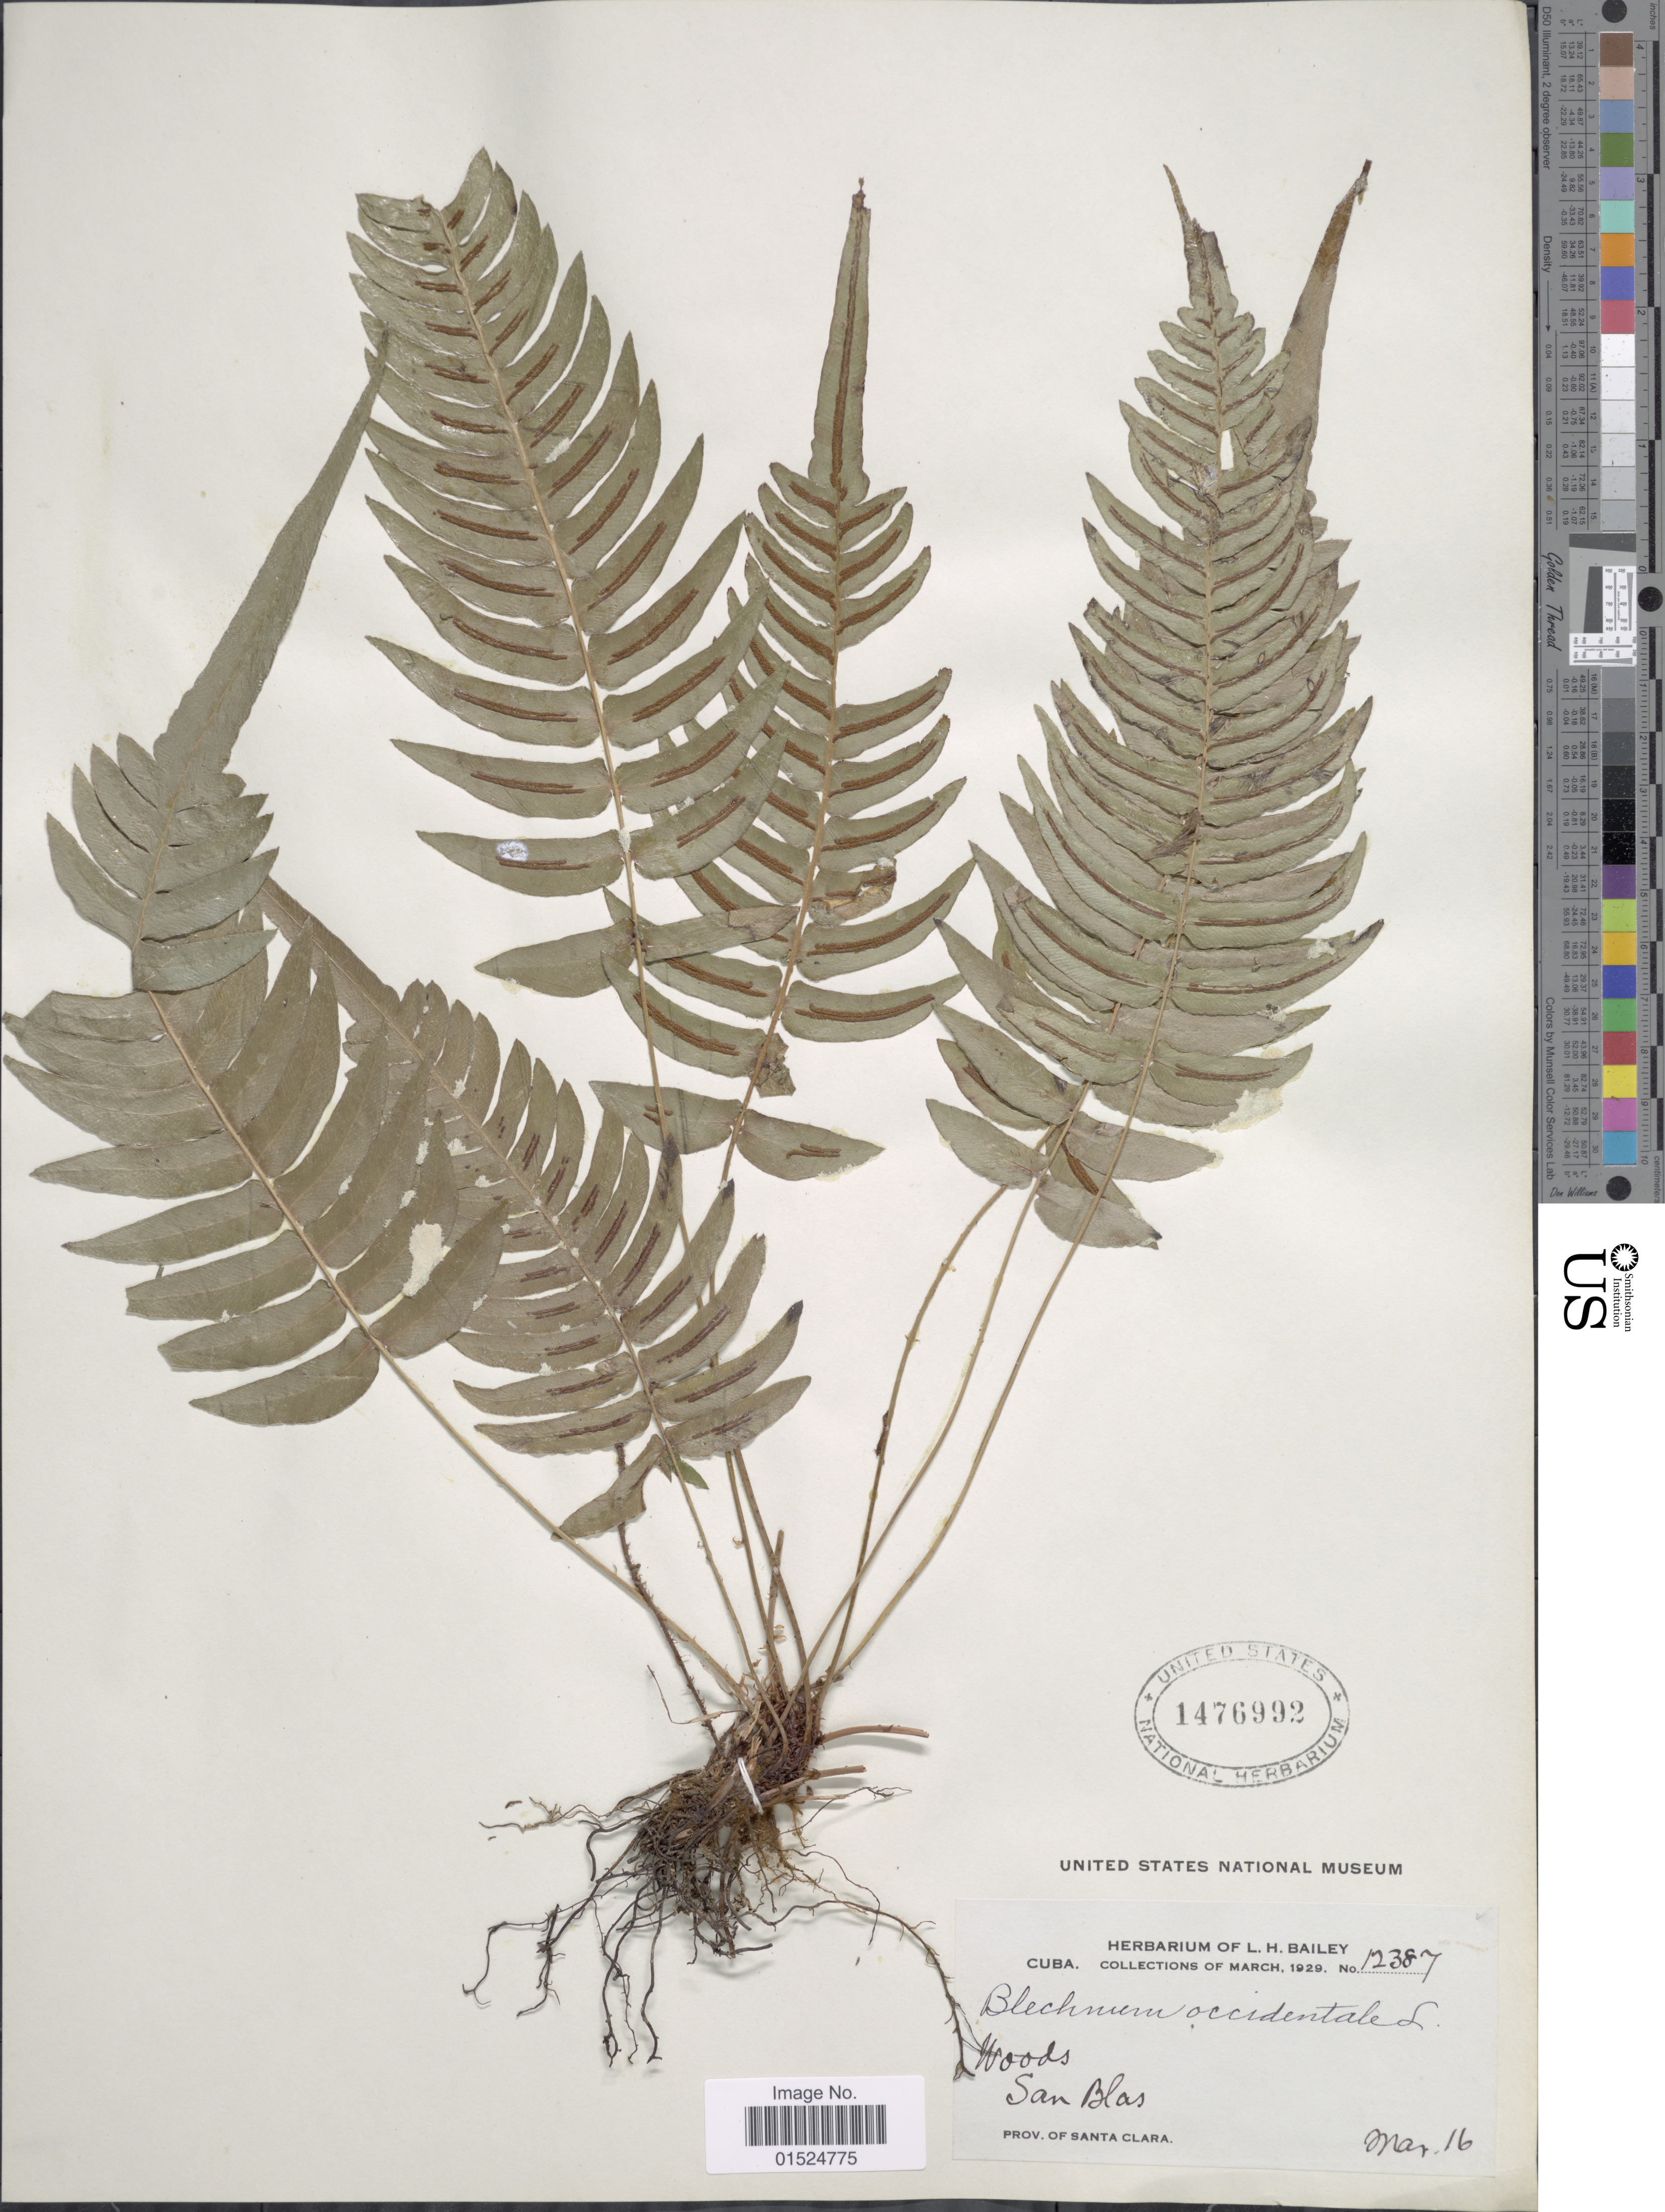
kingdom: Plantae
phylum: Tracheophyta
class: Polypodiopsida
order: Polypodiales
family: Blechnaceae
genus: Blechnum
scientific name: Blechnum glandulosum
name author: Link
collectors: ex Herb. L.H. Bailey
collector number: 12387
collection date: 1929-03-16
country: Cuba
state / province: Las Villas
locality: Woods San Blas, Prov. of Santa Clara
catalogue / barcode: US 1476992